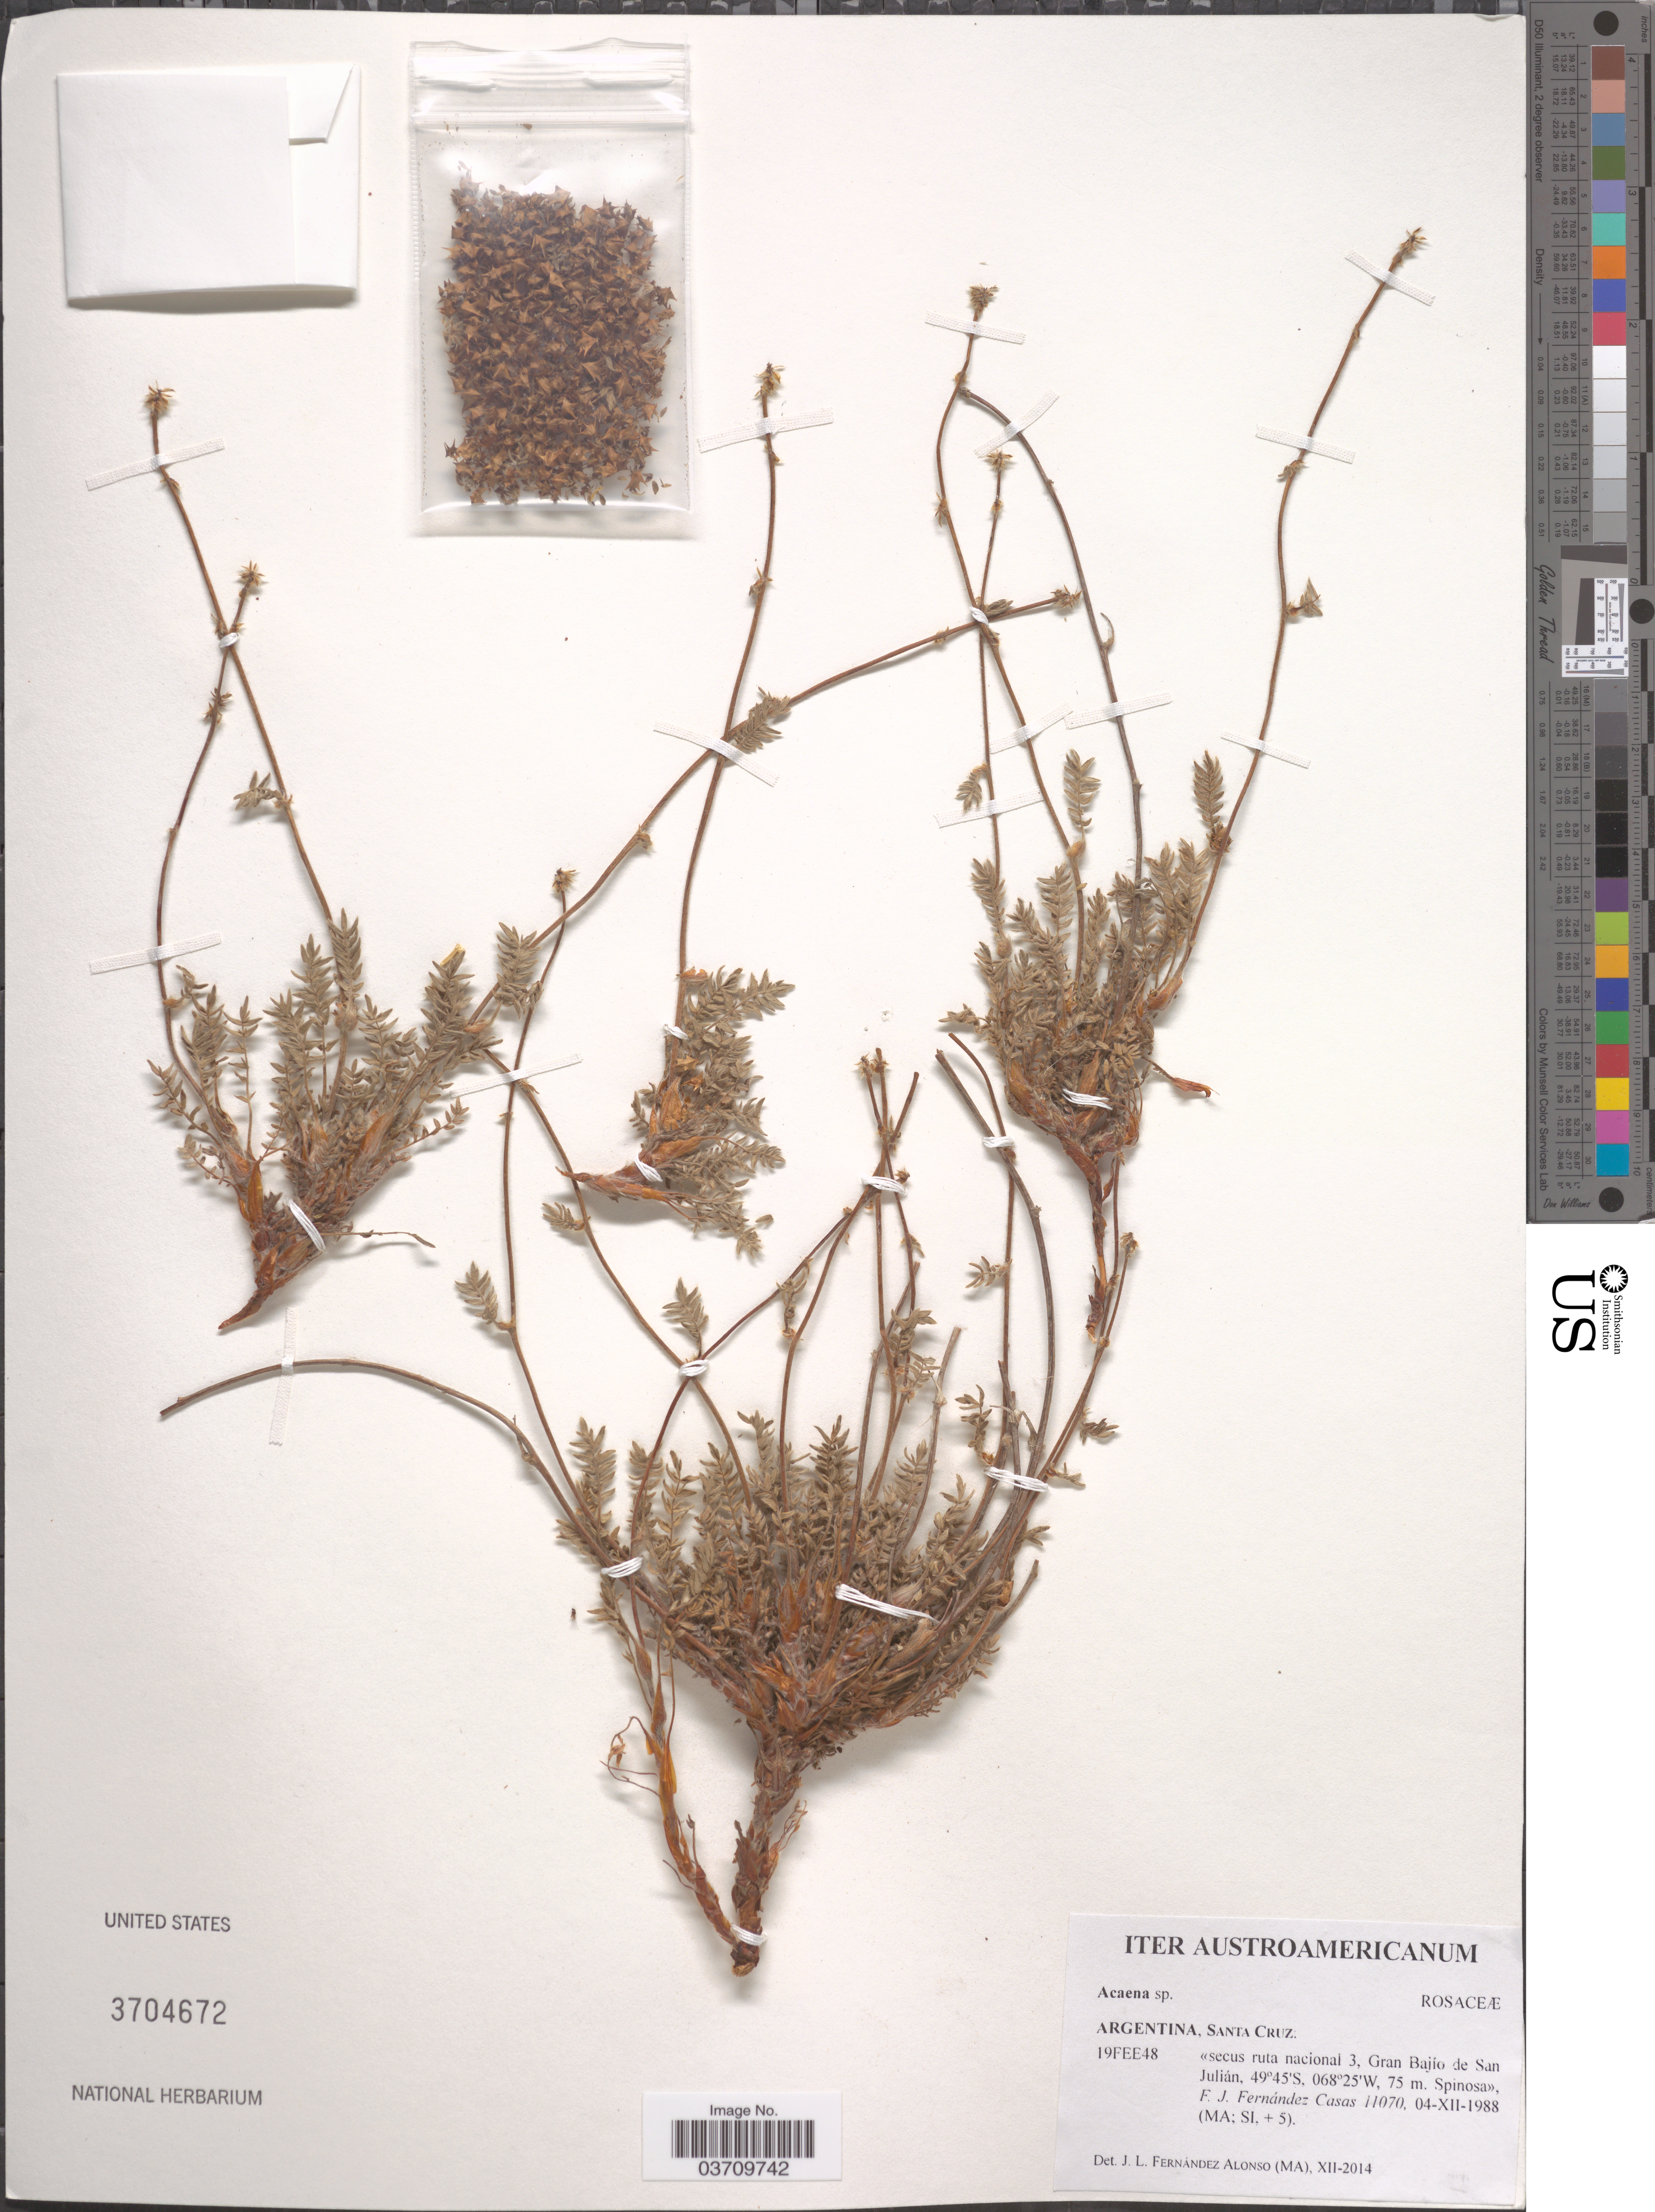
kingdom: Plantae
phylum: Tracheophyta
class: Magnoliopsida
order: Rosales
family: Rosaceae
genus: Acaena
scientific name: Acaena sp.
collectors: F. Casas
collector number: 11070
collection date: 1988-12-04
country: Argentina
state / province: Santa Cruz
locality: Iter Austroamericanum. 19FEE48 [unsure placement] «secus ruta nacional 3, Gran Bajío de San Julián».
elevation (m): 75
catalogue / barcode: US 3704672